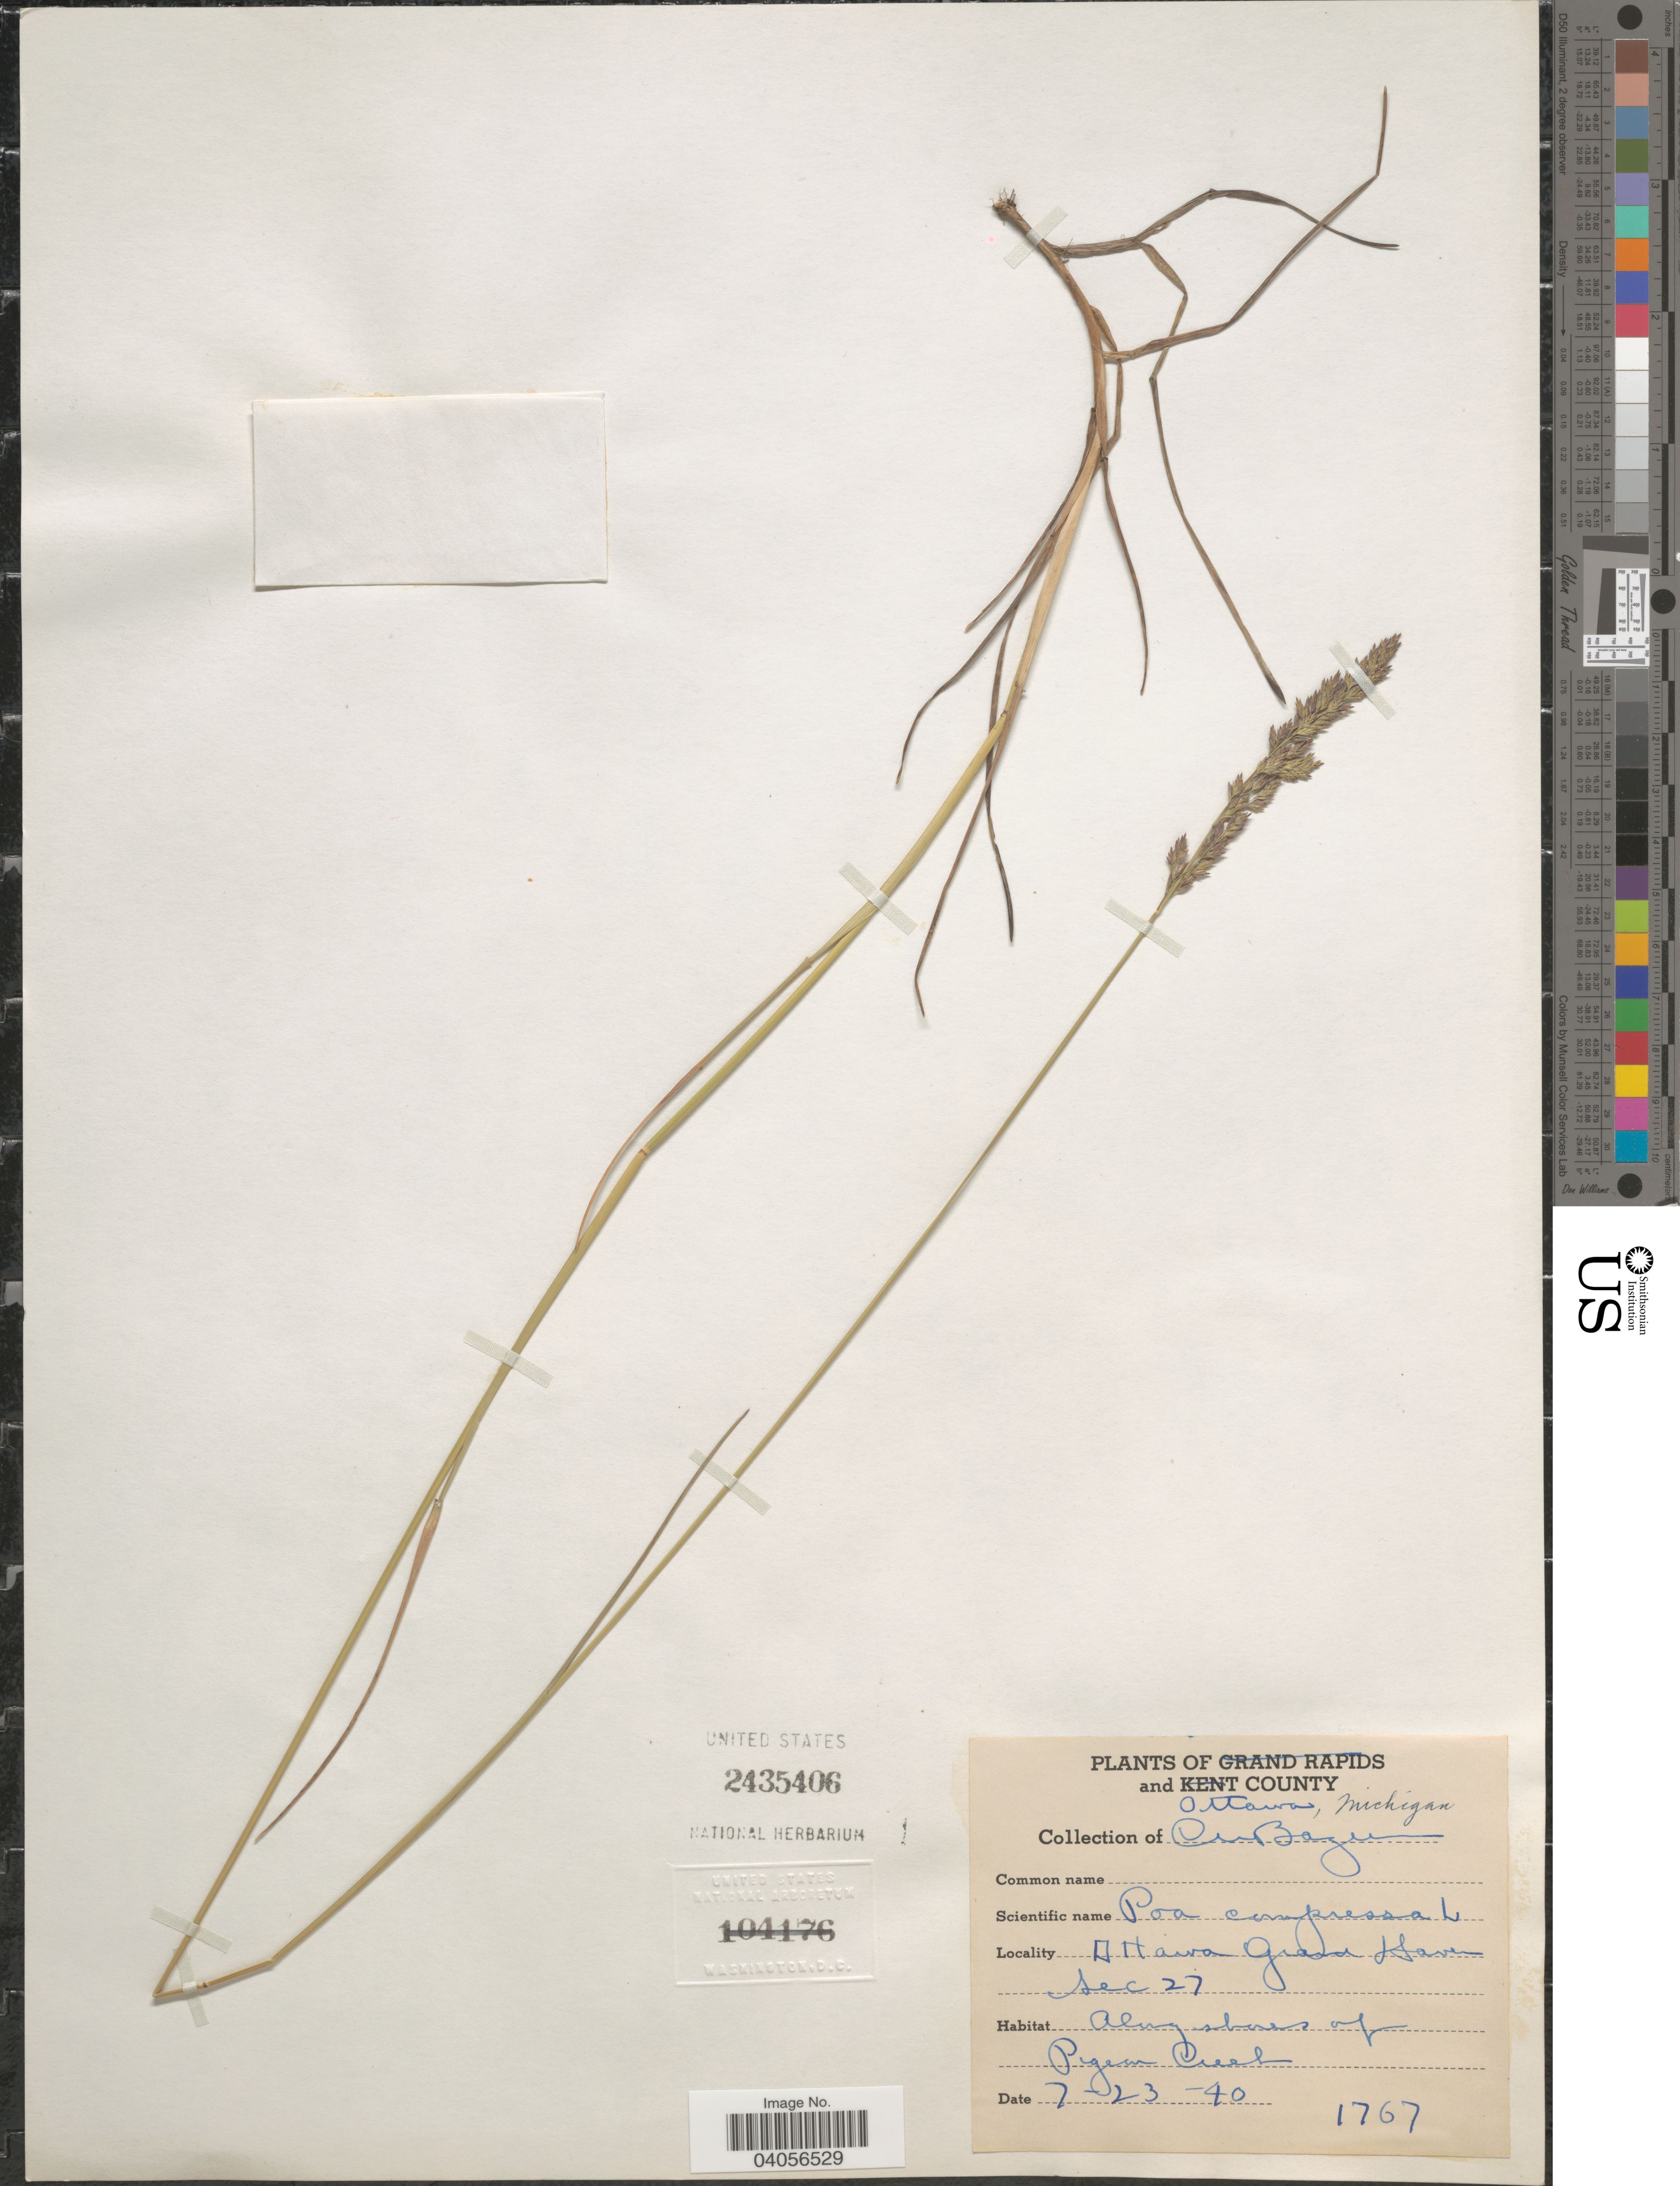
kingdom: Plantae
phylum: Tracheophyta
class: Liliopsida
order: Poales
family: Poaceae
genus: Poa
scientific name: Poa compressa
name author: L.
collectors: C. Bazuin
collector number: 1767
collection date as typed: Transcribed d/m/y: 23/7/40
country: United States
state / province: Michigan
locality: Ottawa County. Ottawa Grand Haven. Sec 27. Along shores of Pigeon Creek.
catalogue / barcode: US 2435406